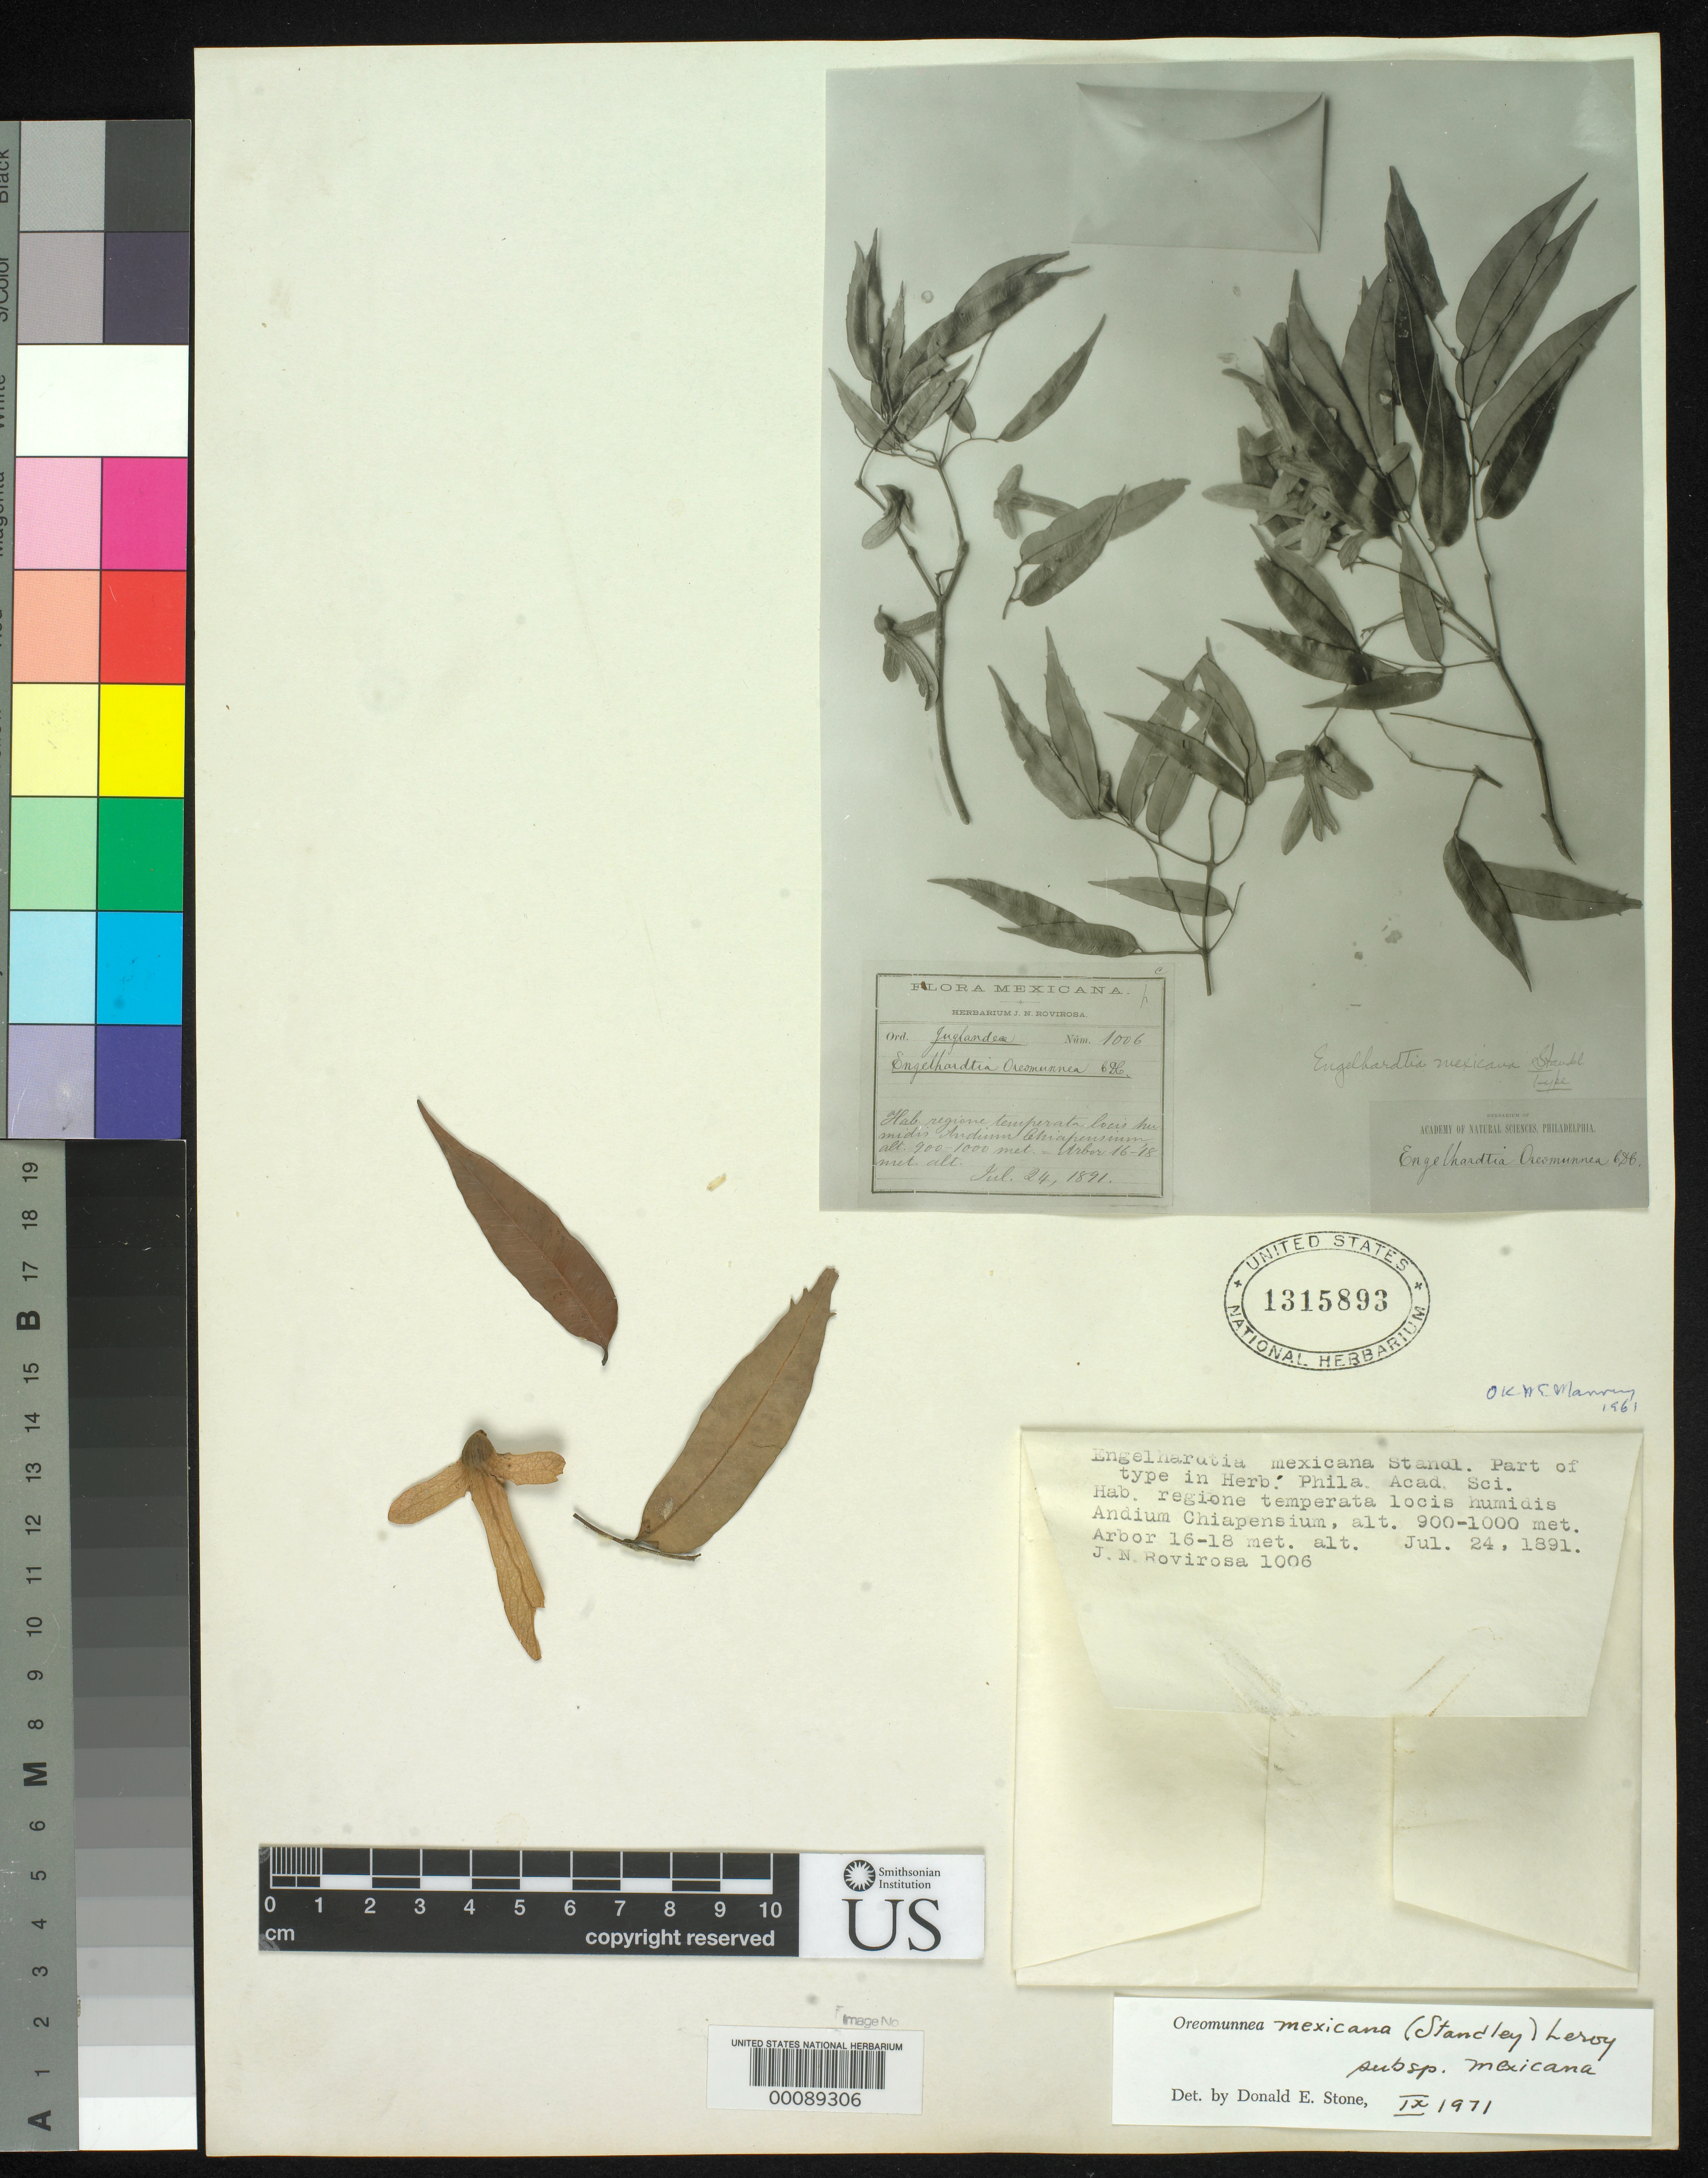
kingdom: Plantae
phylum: Tracheophyta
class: Magnoliopsida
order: Fagales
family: Juglandaceae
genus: Engelhardia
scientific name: Engelhardia mexicana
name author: Standl.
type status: Isotype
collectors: J. N. Rovirosa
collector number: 1006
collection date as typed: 24 Jul 1891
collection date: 1891-07-24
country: Mexico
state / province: Chiapas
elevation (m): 900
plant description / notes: Photograph and fragmentary material of type specimen ex Philadelphia Academy of Sciences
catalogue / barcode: US 1315893